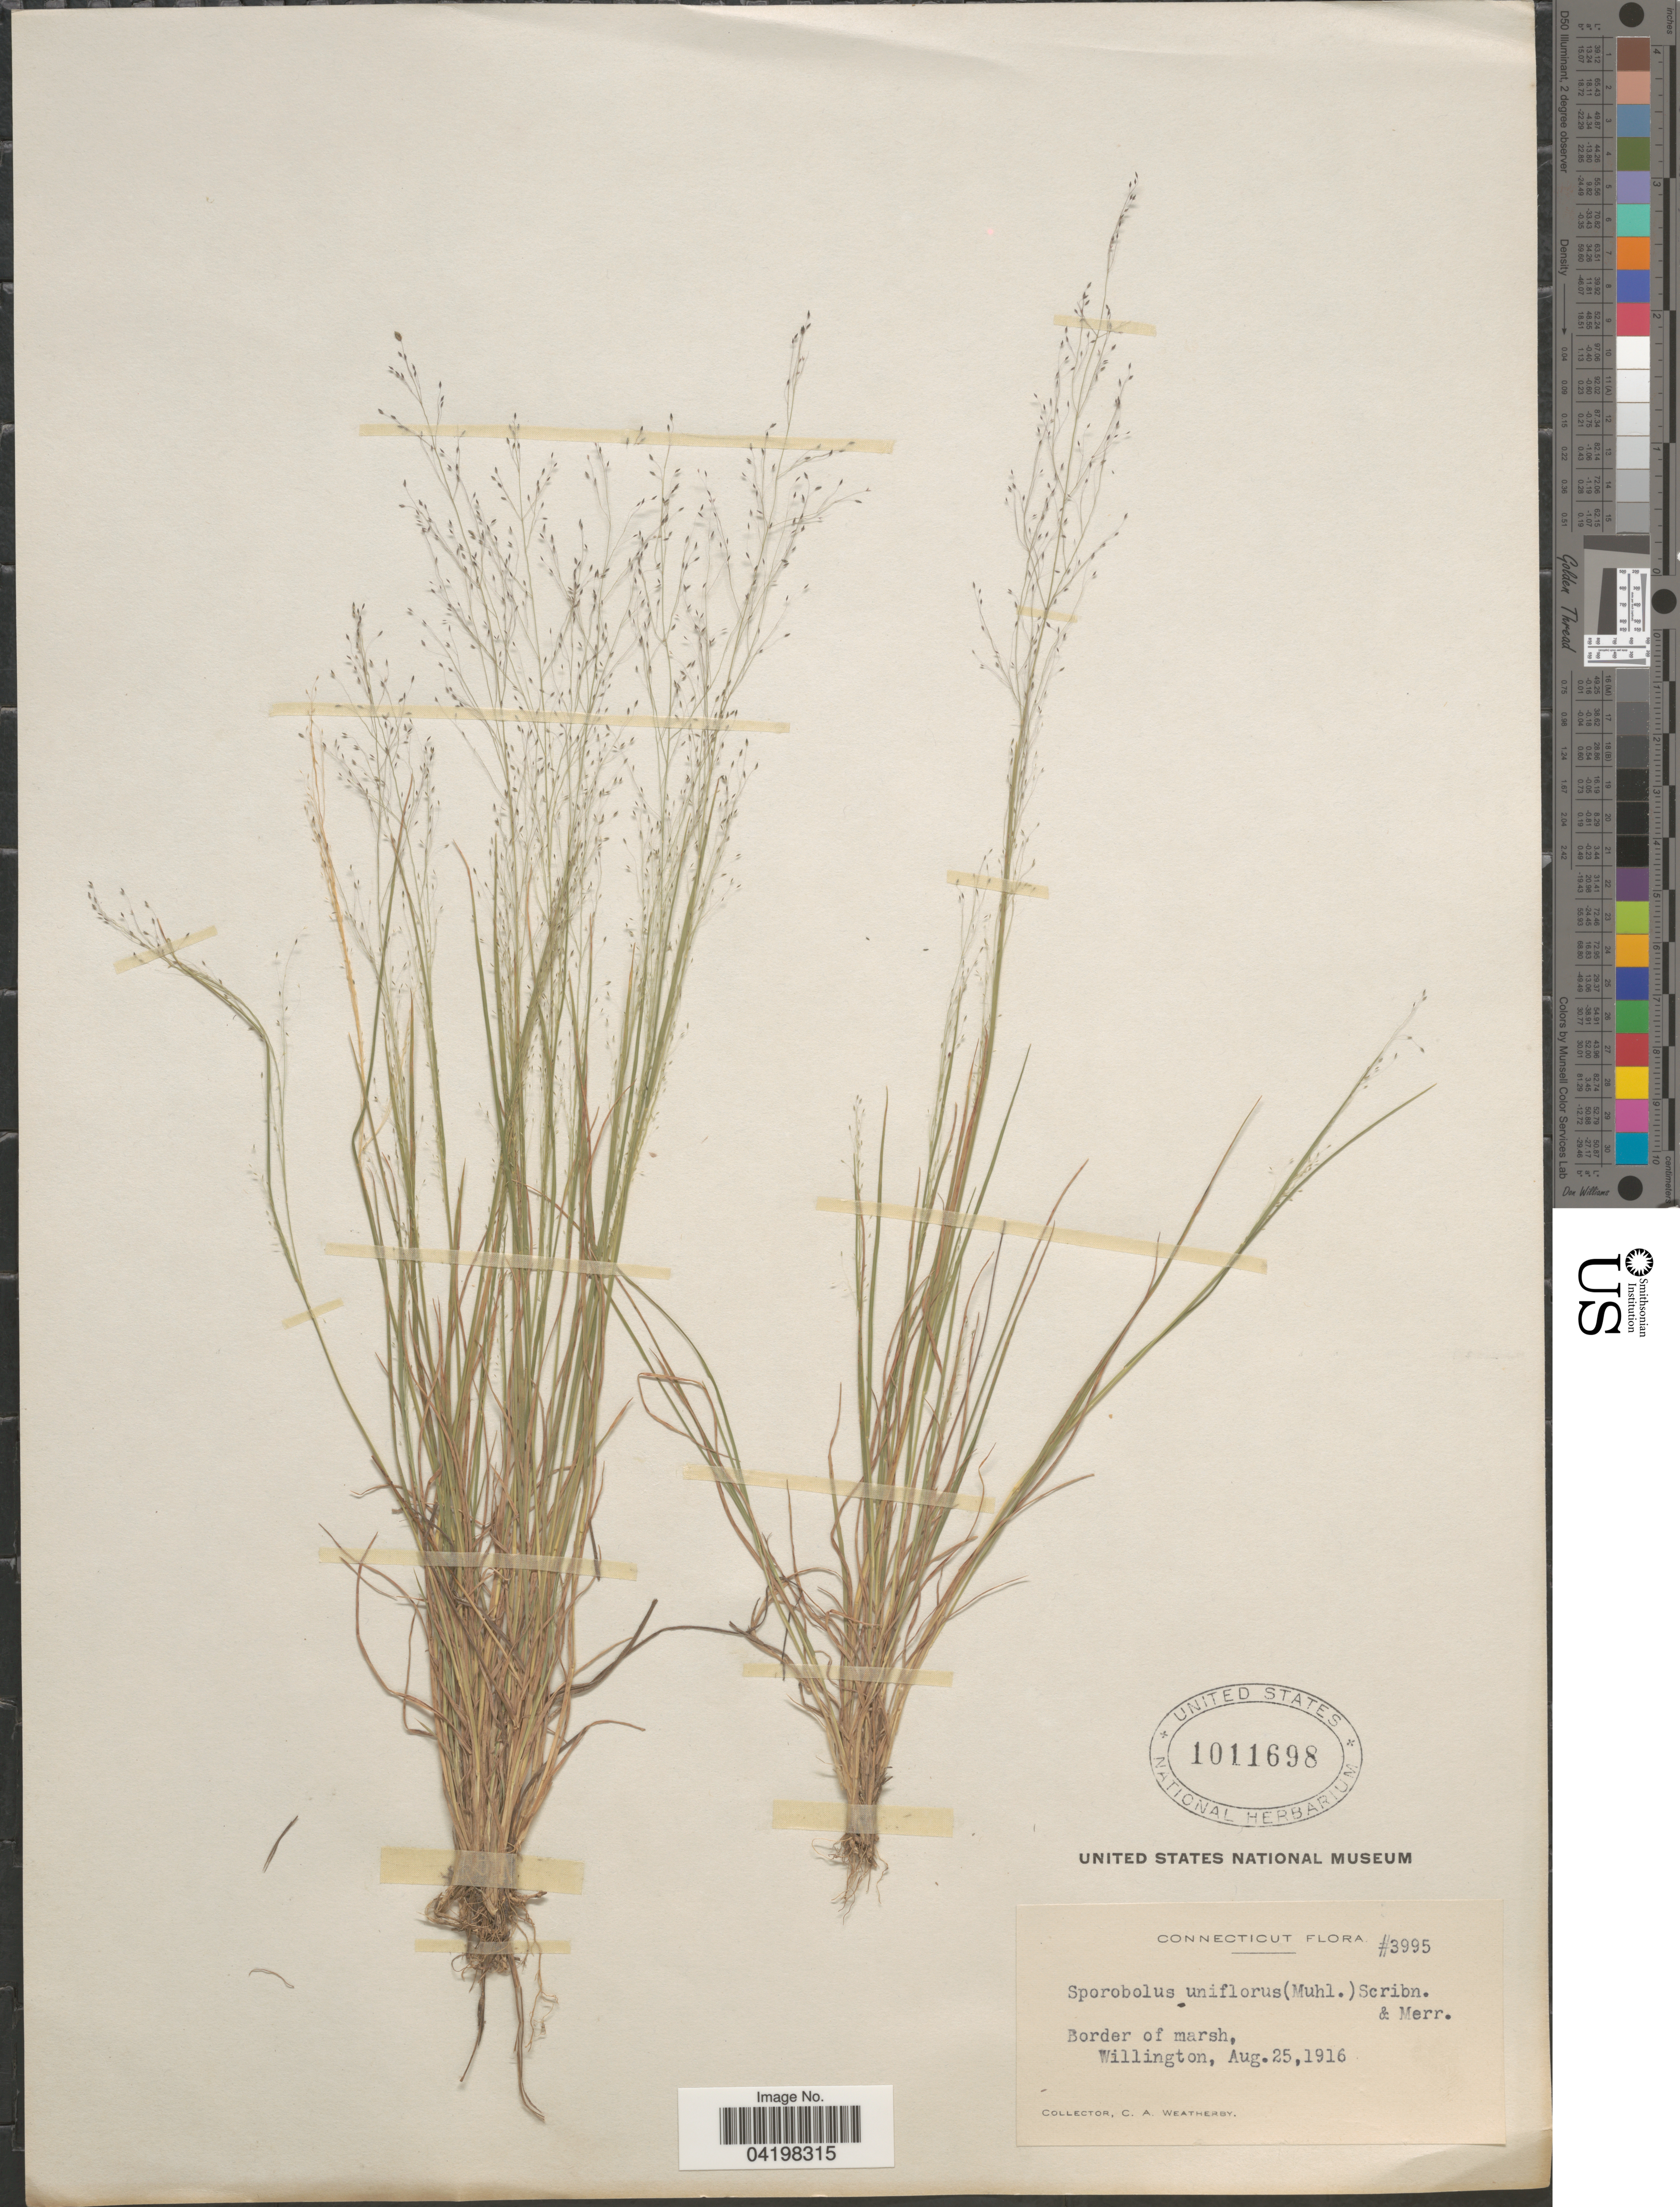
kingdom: Plantae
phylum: Tracheophyta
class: Liliopsida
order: Poales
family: Poaceae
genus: Muhlenbergia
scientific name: Muhlenbergia uniflora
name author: (Muhl.) Fernald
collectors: C. A. Weatherby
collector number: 3995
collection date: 1916-08-25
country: United States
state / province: Connecticut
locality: Border of marsh, Willington.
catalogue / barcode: US 1011698